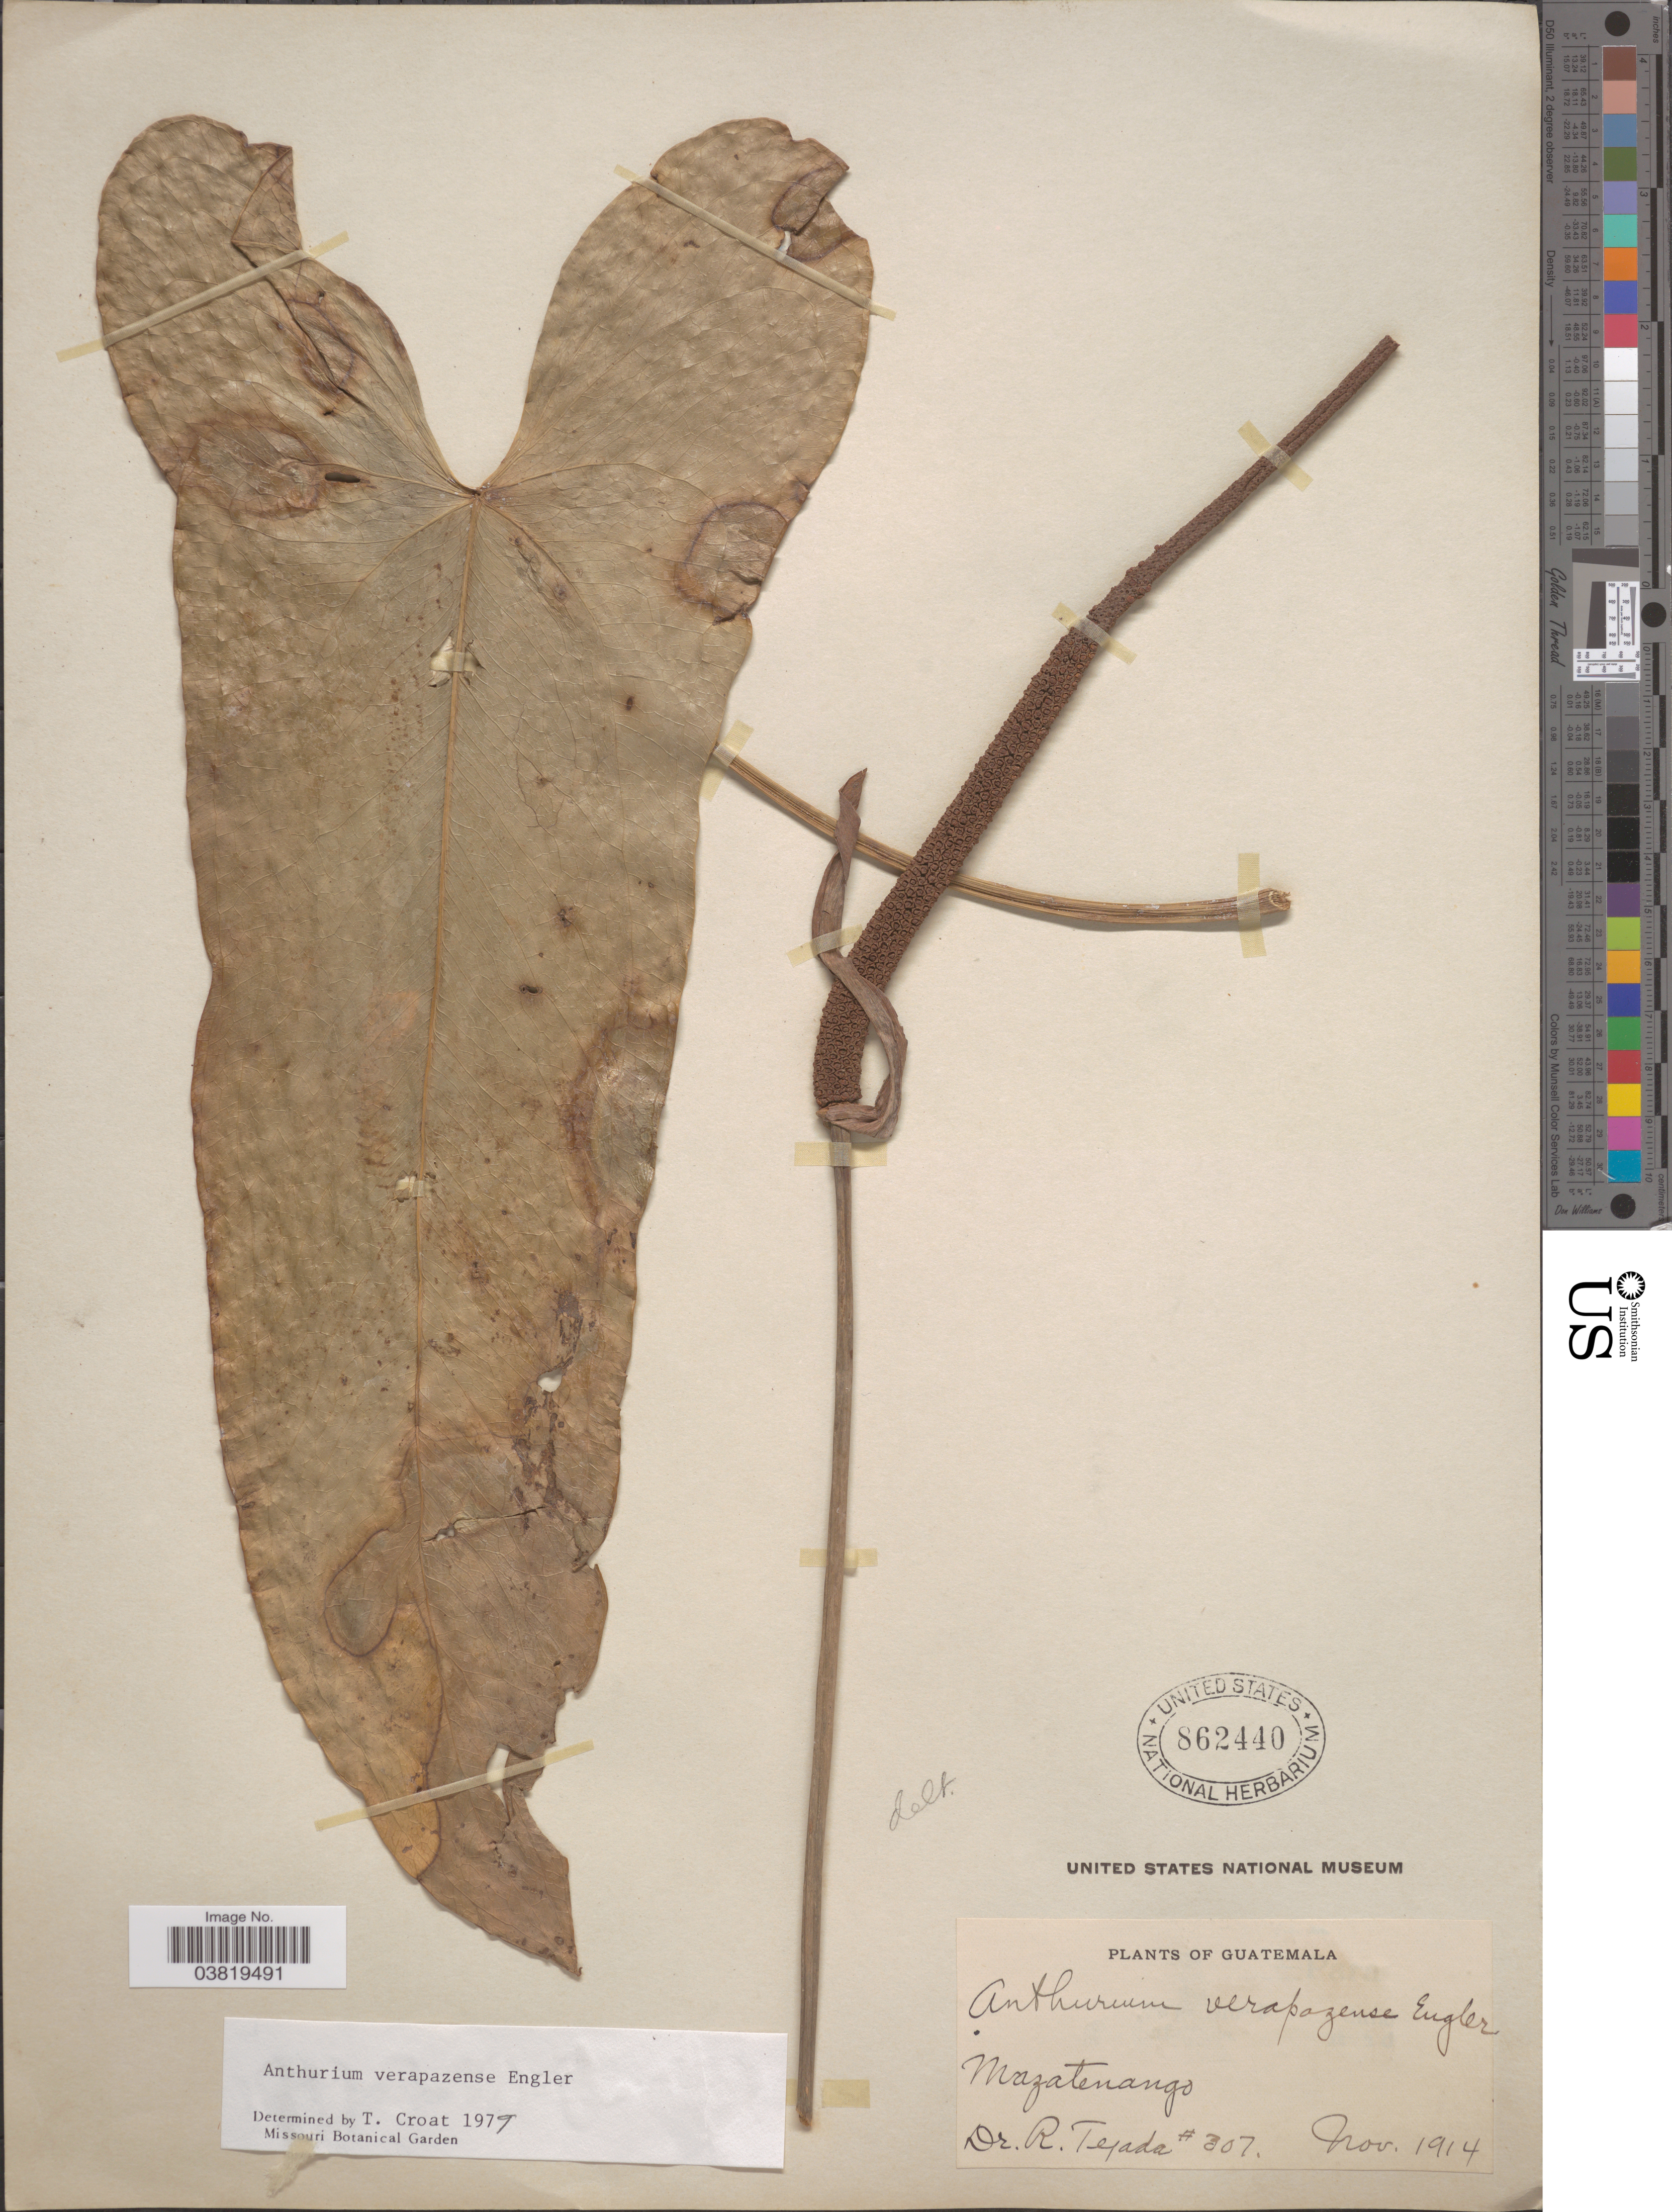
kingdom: Plantae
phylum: Tracheophyta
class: Liliopsida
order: Alismatales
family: Araceae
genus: Anthurium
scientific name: Anthurium verapazense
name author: Engl.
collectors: R. Tejada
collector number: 307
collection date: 1914-11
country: Guatemala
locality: Mazatenango.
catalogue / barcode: US 862440